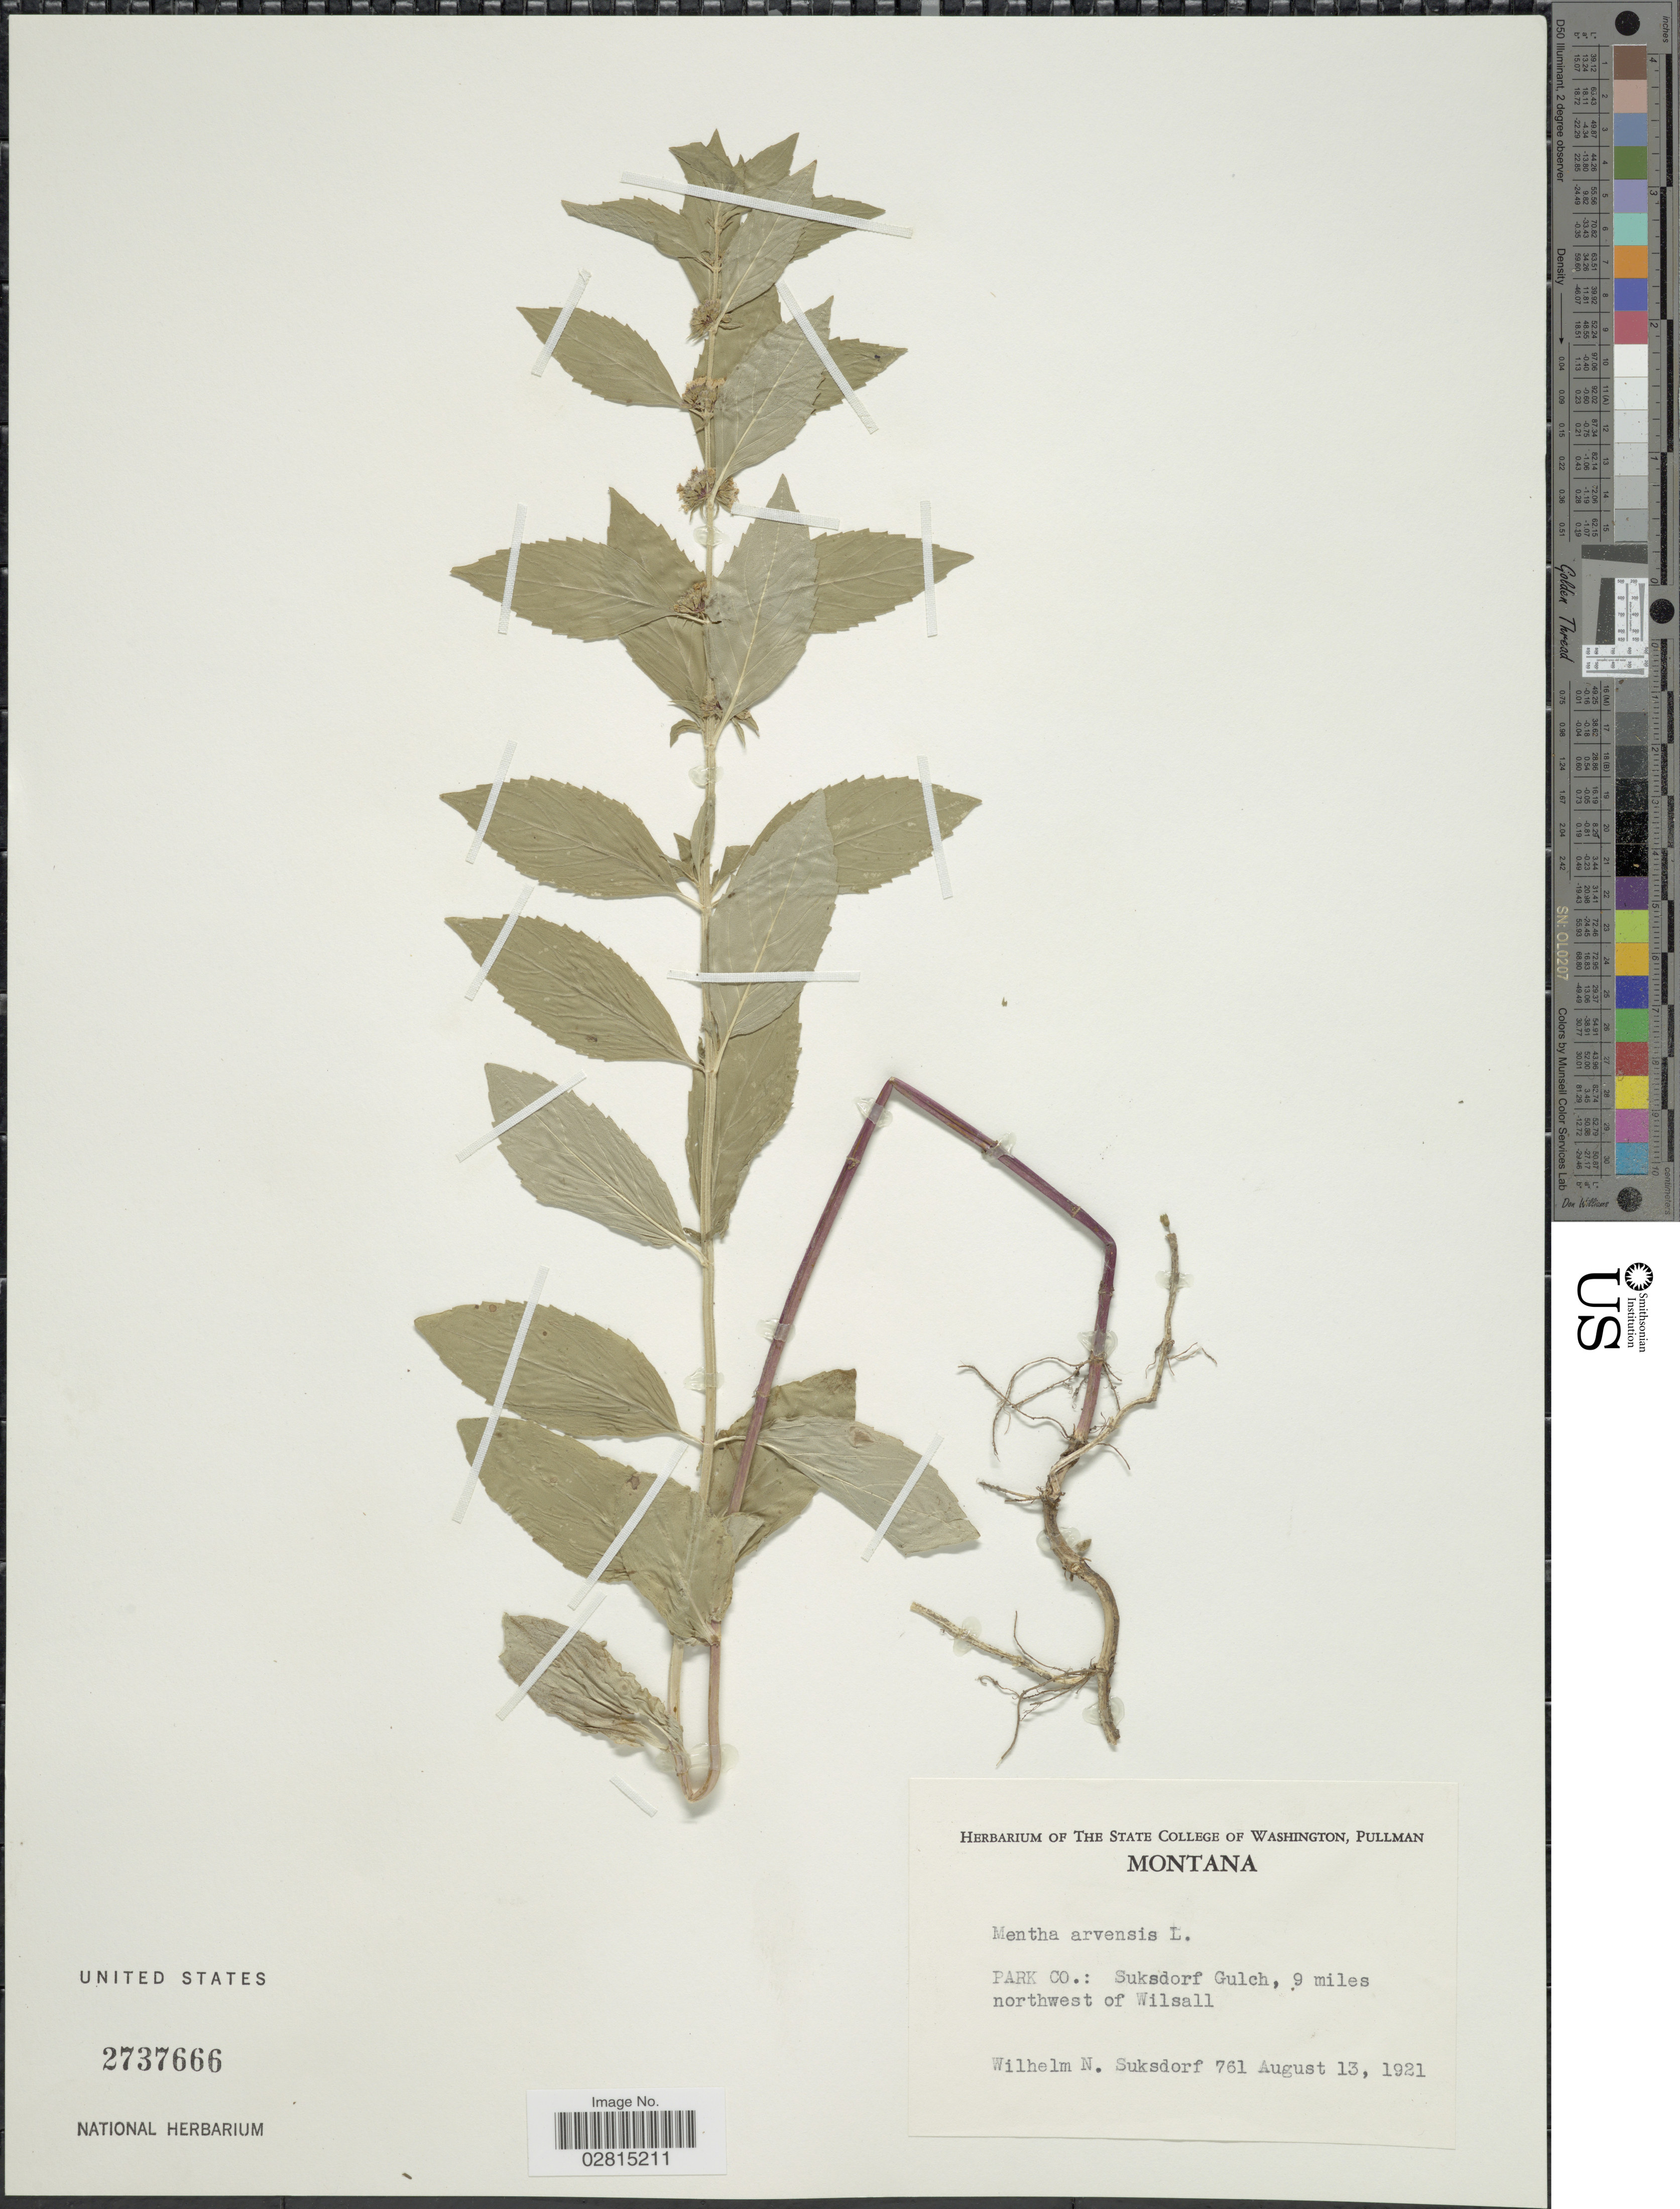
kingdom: Plantae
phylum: Tracheophyta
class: Magnoliopsida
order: Lamiales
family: Lamiaceae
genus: Mentha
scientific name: Mentha sp.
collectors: W. N. Suksdorf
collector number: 761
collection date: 1921-08-13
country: United States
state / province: Montana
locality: Park Co.: Suksdorf Gulch, 9 miles northwest of Wilsall.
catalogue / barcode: US 2737666